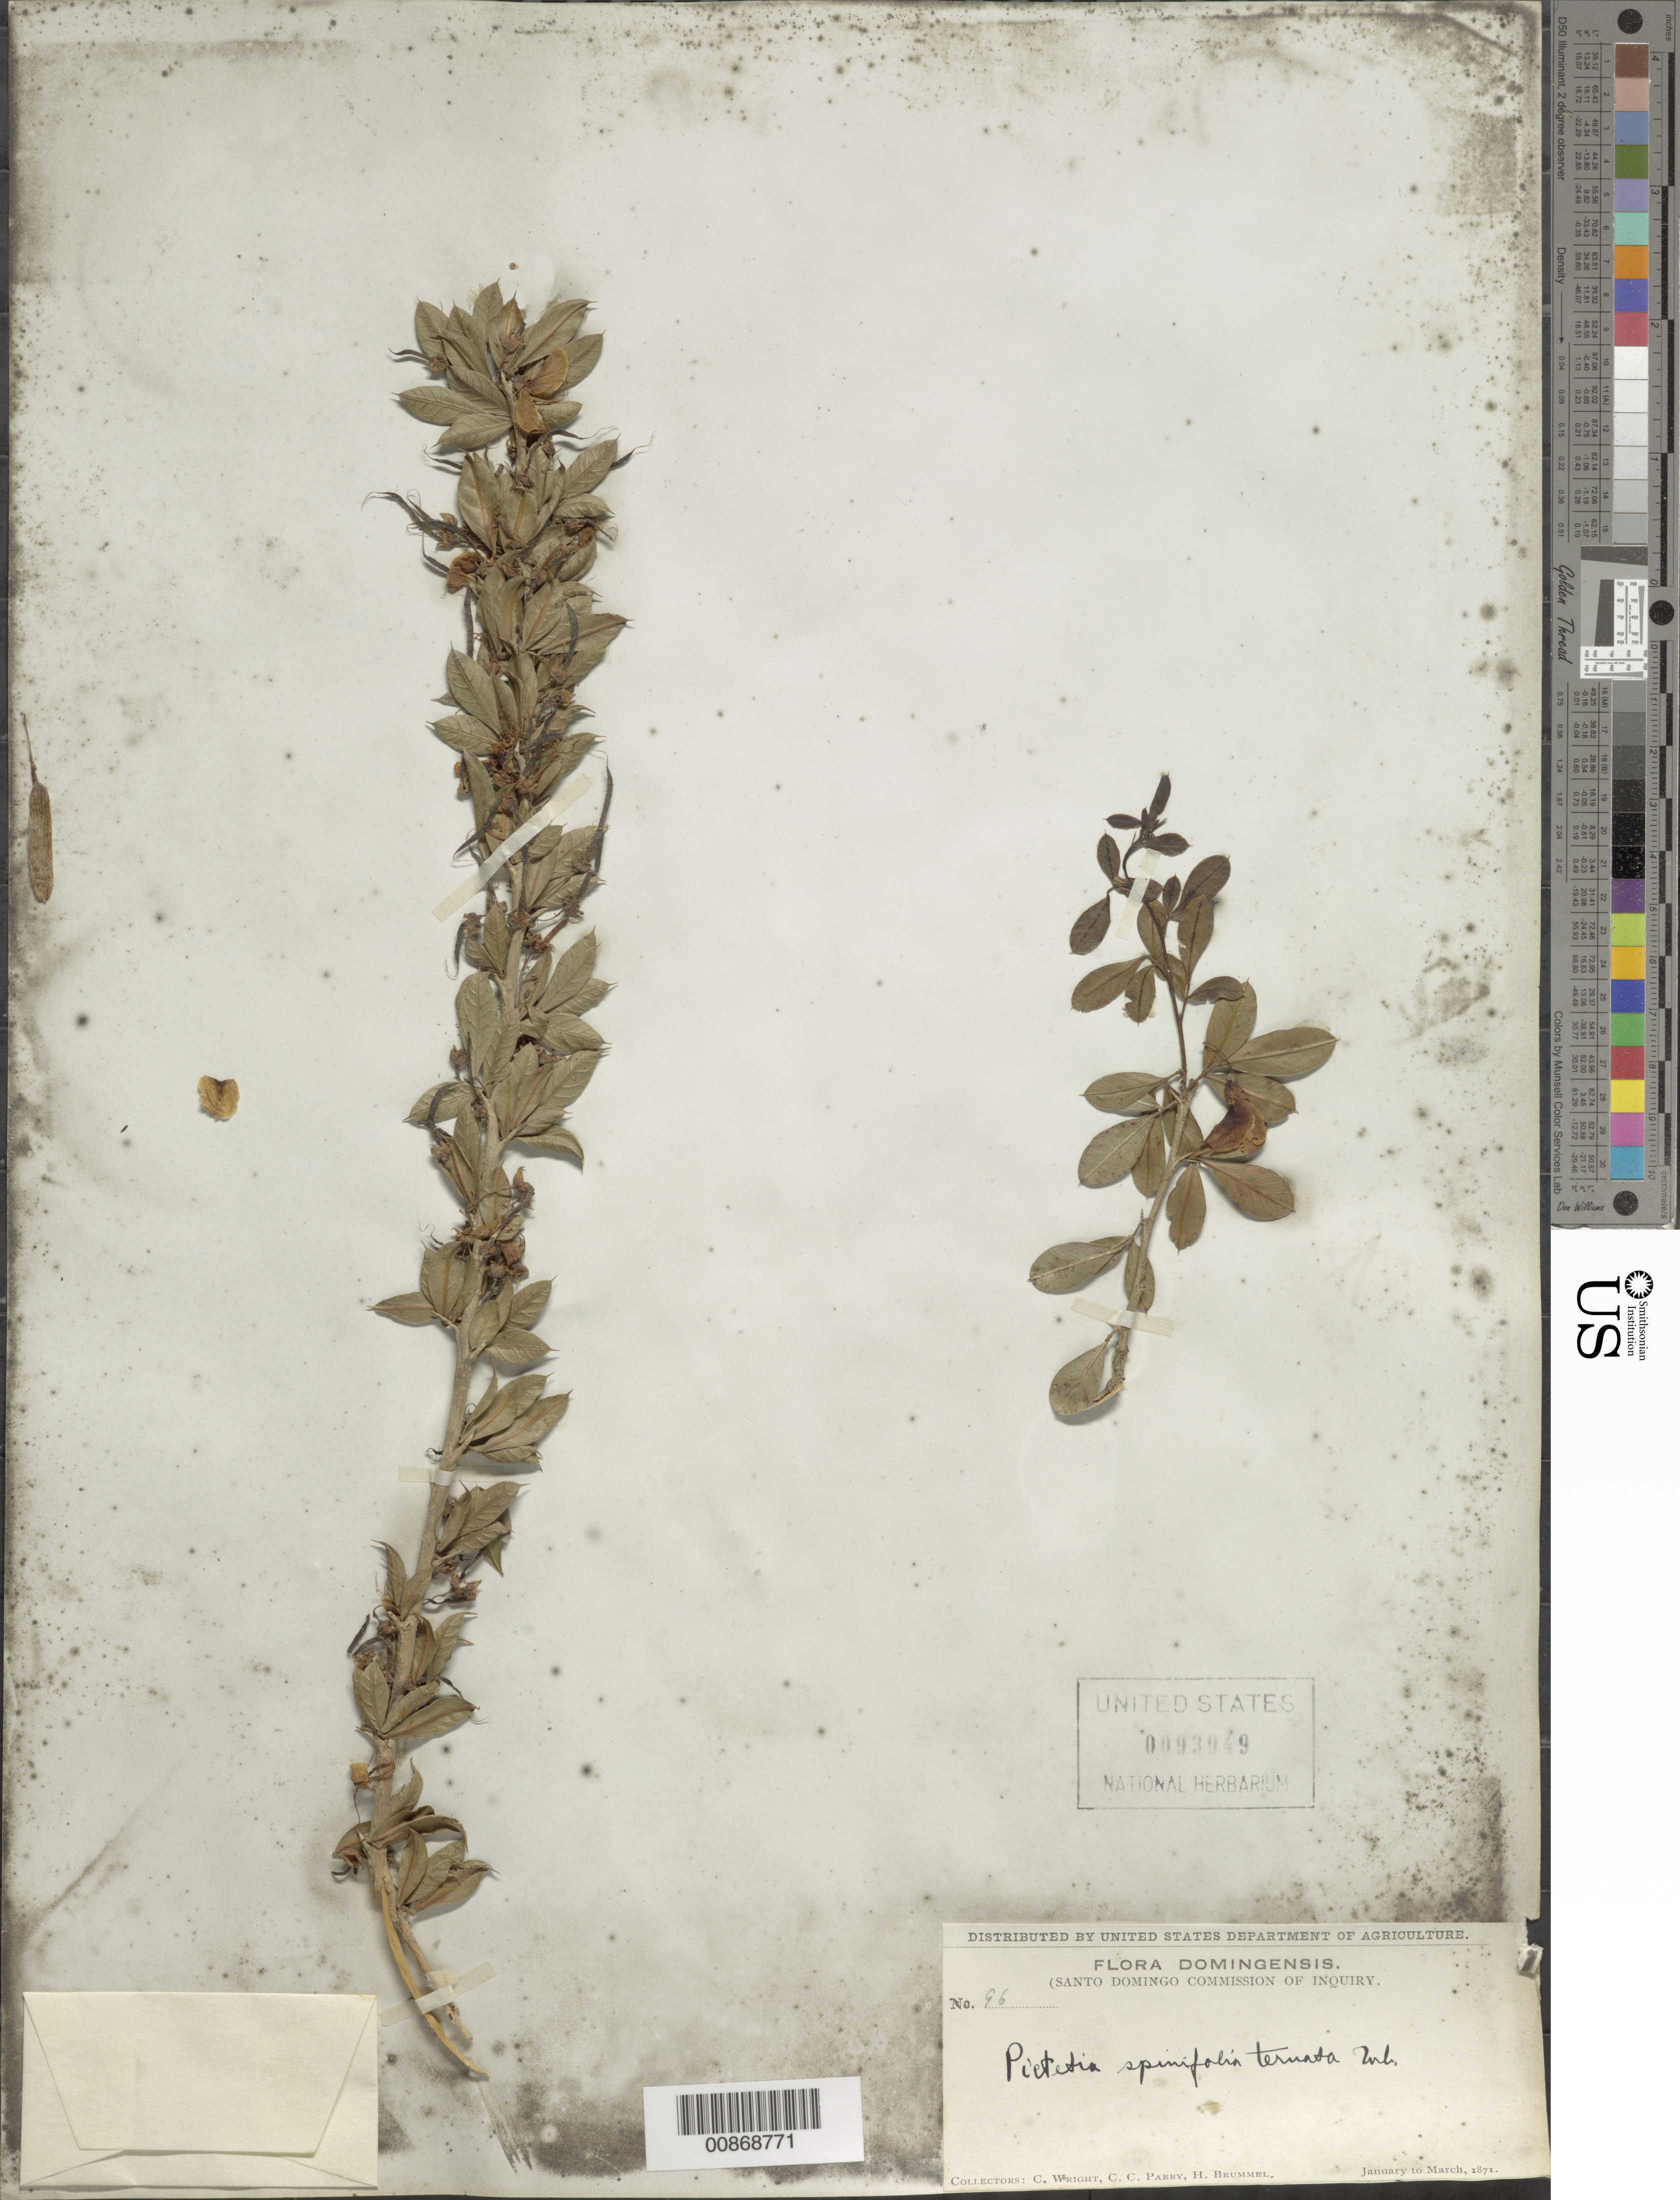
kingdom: Plantae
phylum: Tracheophyta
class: Magnoliopsida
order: Fabales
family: Fabaceae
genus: Pictetia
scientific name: Pictetia spinifolia var. ternata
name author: (Spreng. ex DC.) Urb.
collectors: C. Wright, C. C. Parry & H. Brummel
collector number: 96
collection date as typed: Jan 1871 to -- Mar 1871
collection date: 1871-01/1871-03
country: Dominican Republic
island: Hispaniola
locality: Dominican Republic.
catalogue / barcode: US 93949